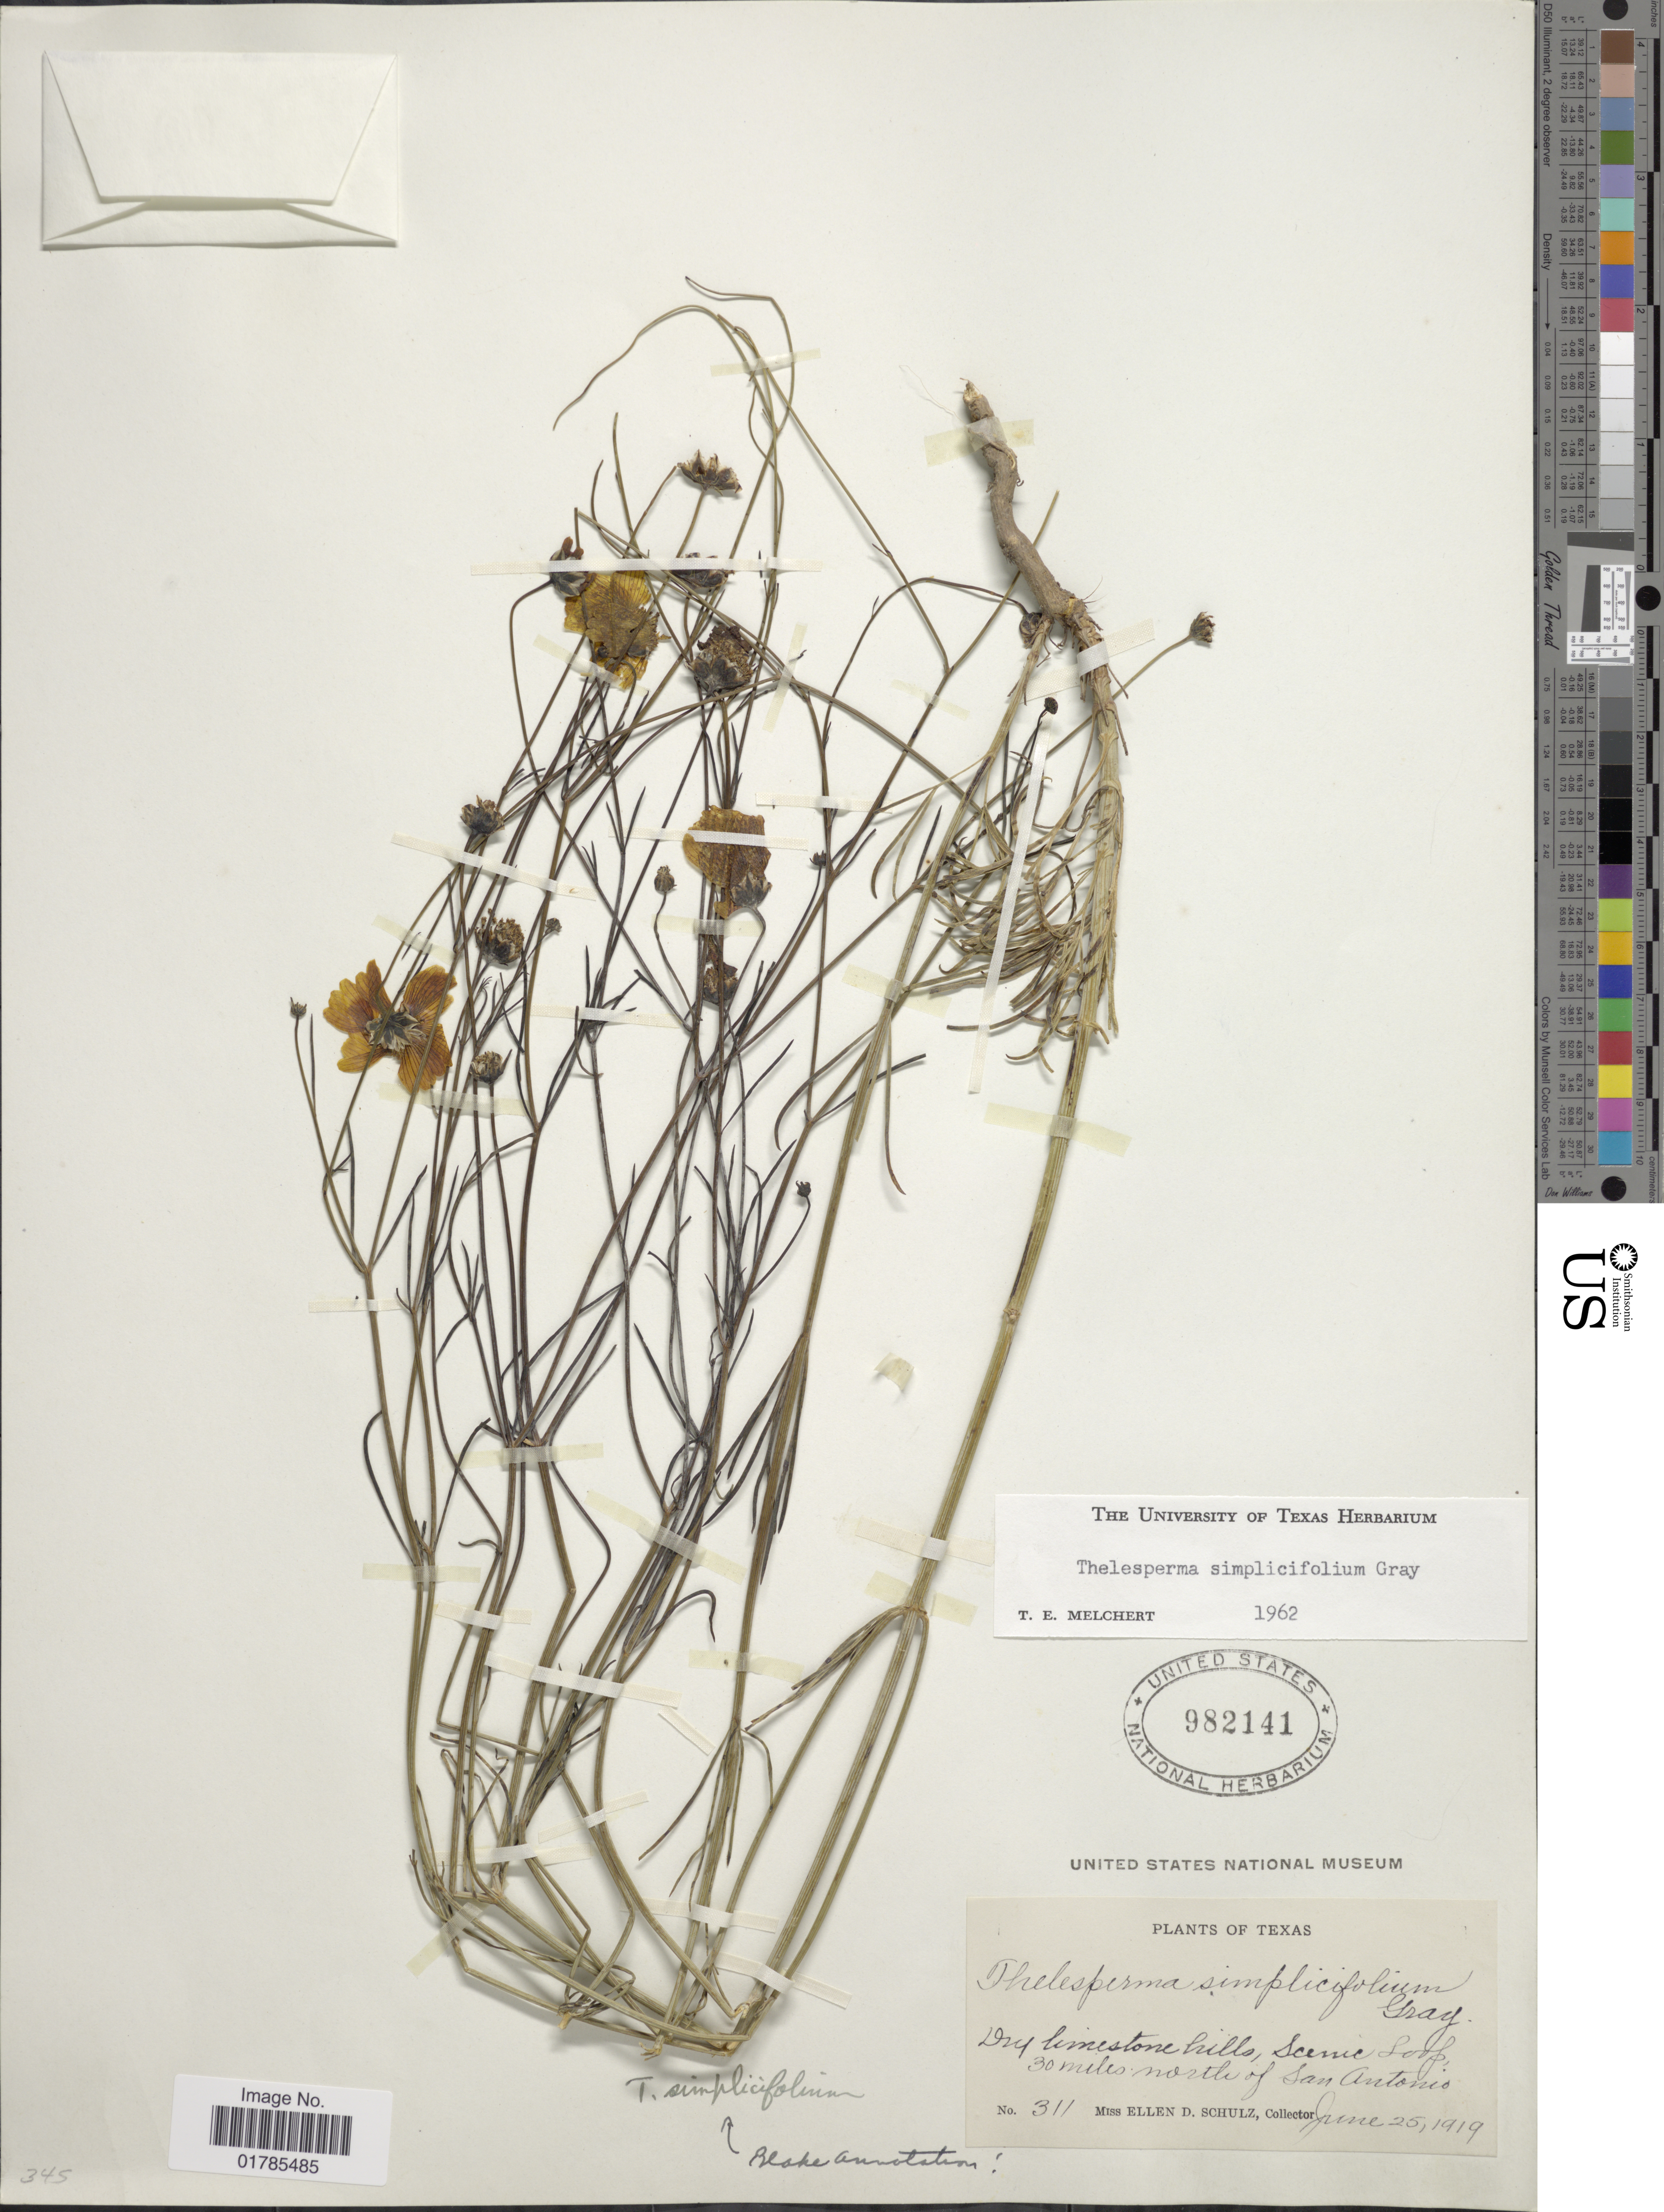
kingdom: Plantae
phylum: Tracheophyta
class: Magnoliopsida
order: Asterales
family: Asteraceae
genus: Thelesperma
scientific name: Thelesperma simplicifolium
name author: A. Gray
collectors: E. D. Schulz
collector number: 311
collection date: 1919-06-25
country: United States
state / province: Texas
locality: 30 miles north of San Antonio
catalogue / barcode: US 982141